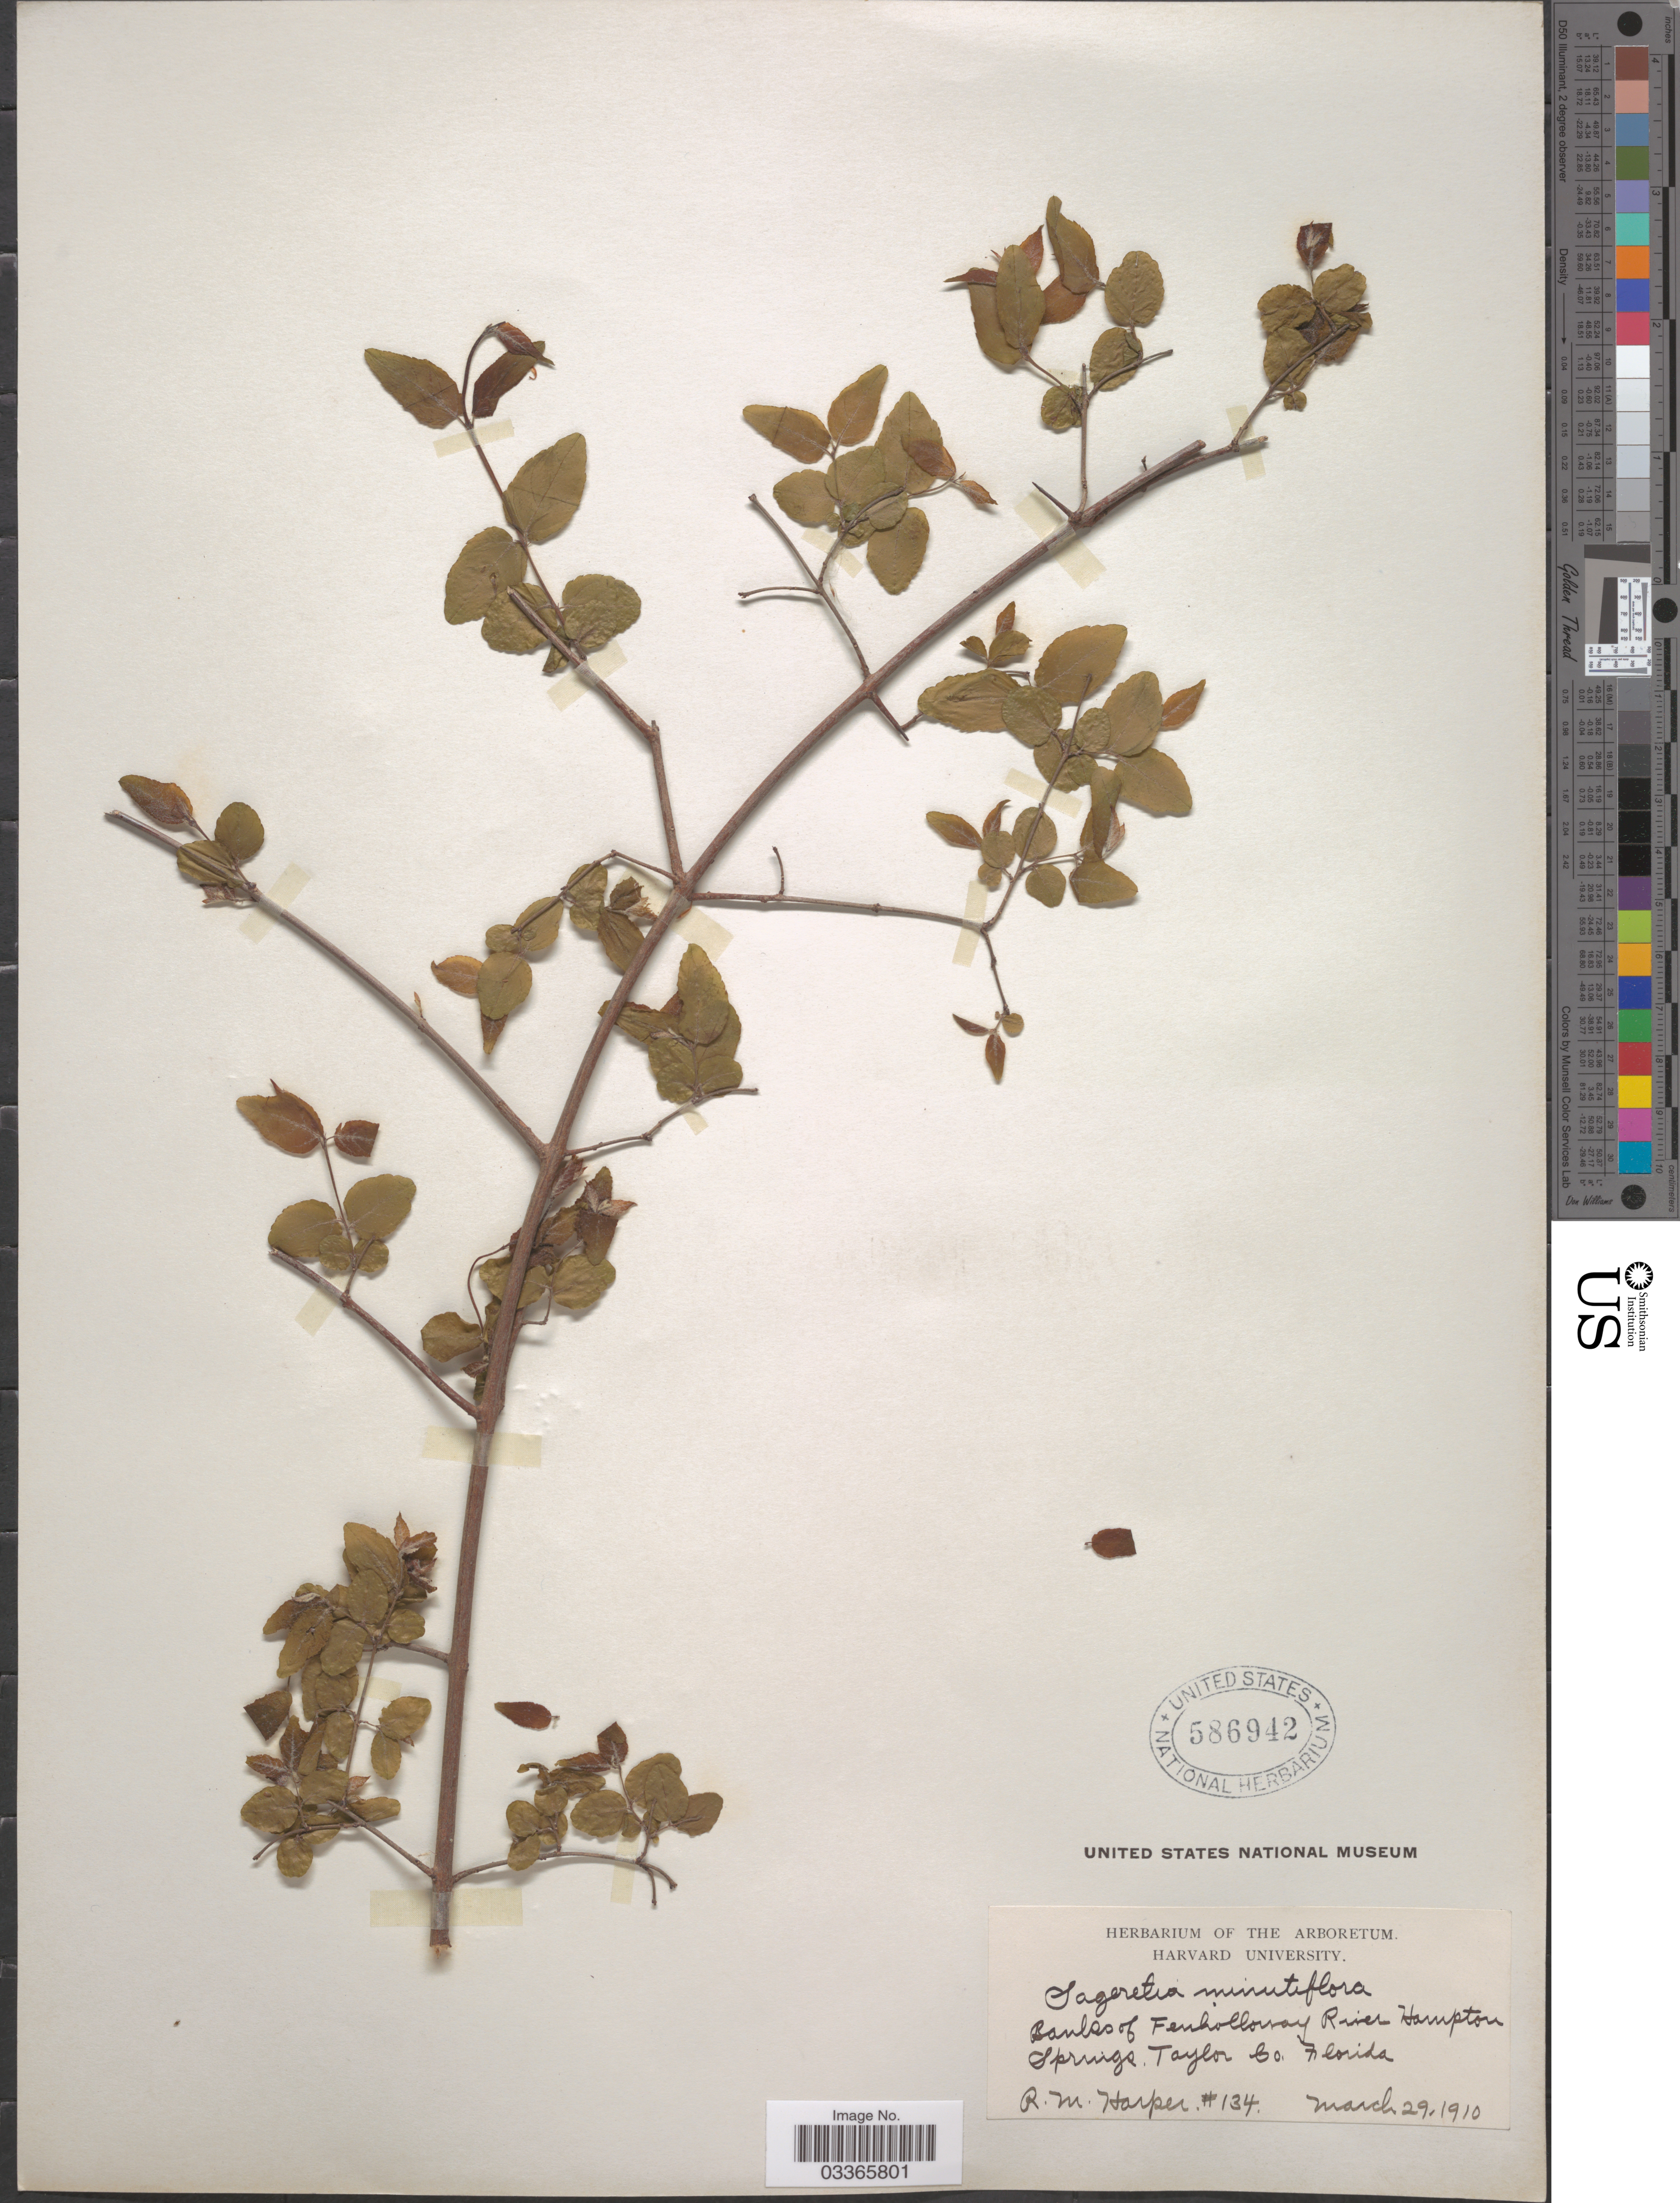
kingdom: Plantae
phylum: Tracheophyta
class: Magnoliopsida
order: Rosales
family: Rhamnaceae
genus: Sageretia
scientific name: Sageretia minutiflora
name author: (Michx.) Trel.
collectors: R. Harper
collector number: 134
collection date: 1910-03-29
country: United States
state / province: Florida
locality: Banks of Fenholloway River Hampton Springs. Taylor Co.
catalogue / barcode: US 586942